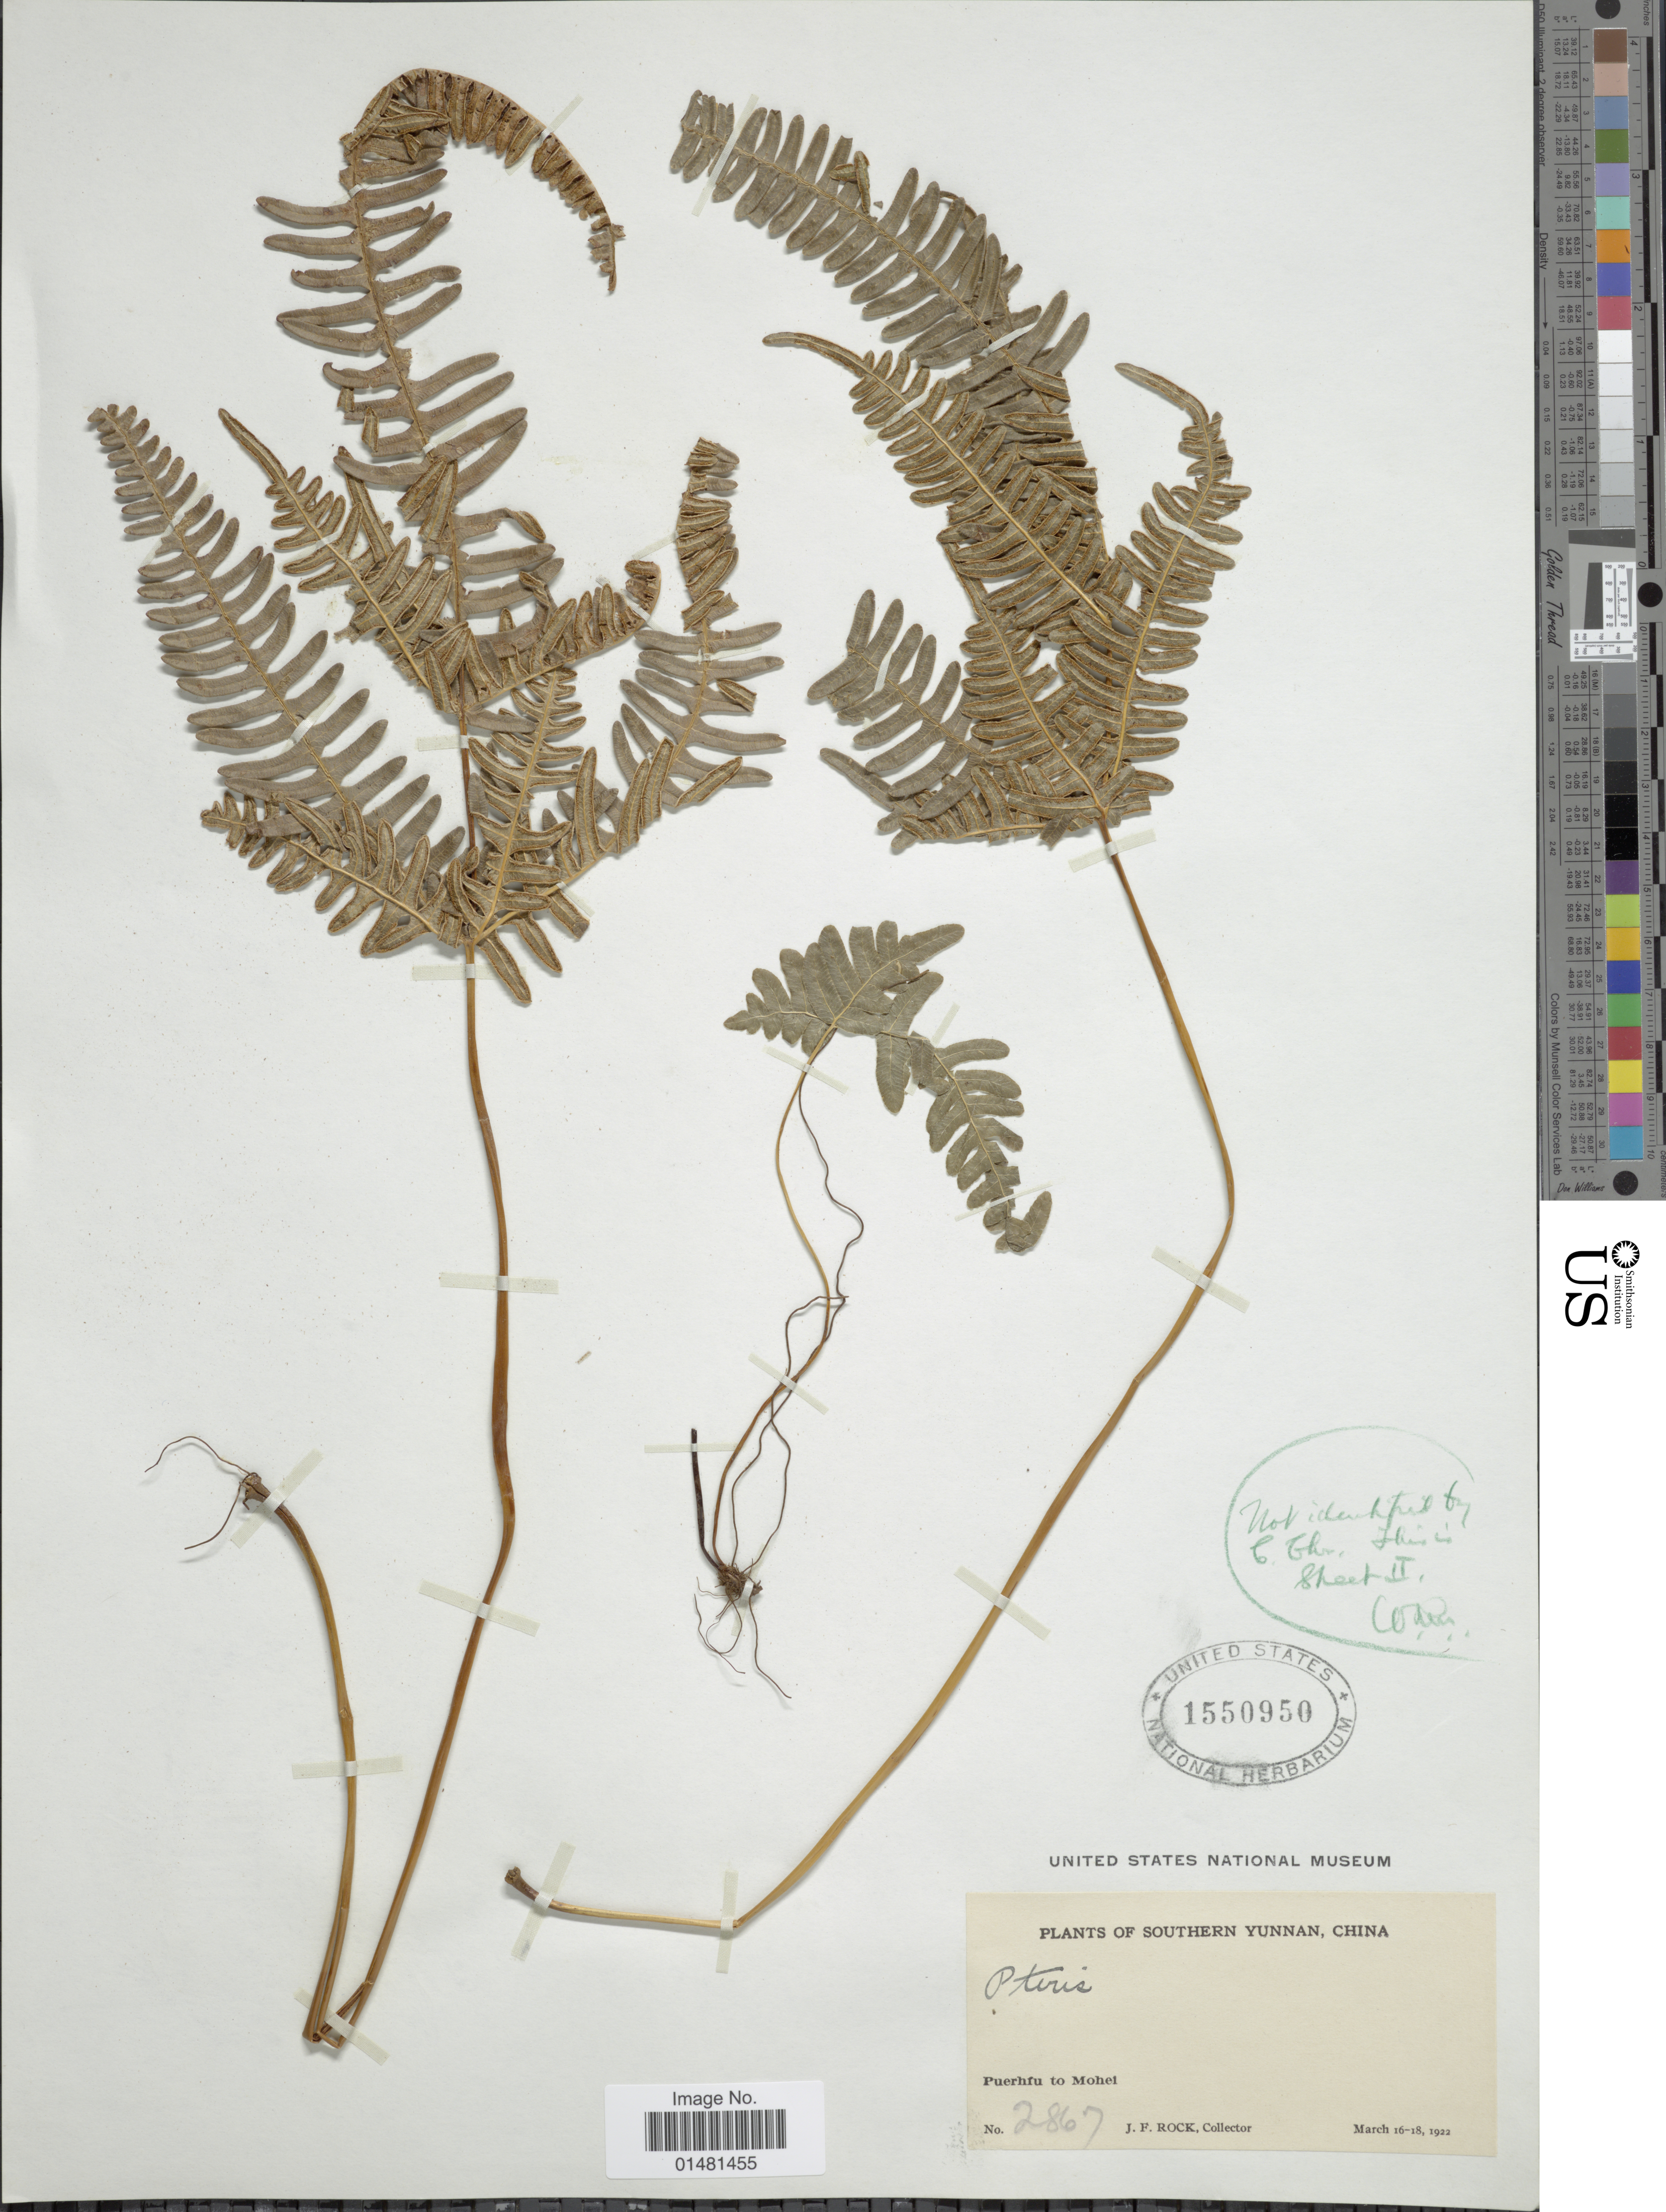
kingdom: Plantae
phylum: Tracheophyta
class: Polypodiopsida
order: Polypodiales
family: Pteridaceae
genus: Pteris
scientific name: Pteris sp.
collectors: J. Rock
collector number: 2867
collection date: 1922-03-16/1922-03-18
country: China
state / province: Yunnan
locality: Southern Yunnan, Puerhfu to Mohei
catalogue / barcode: US 1550950